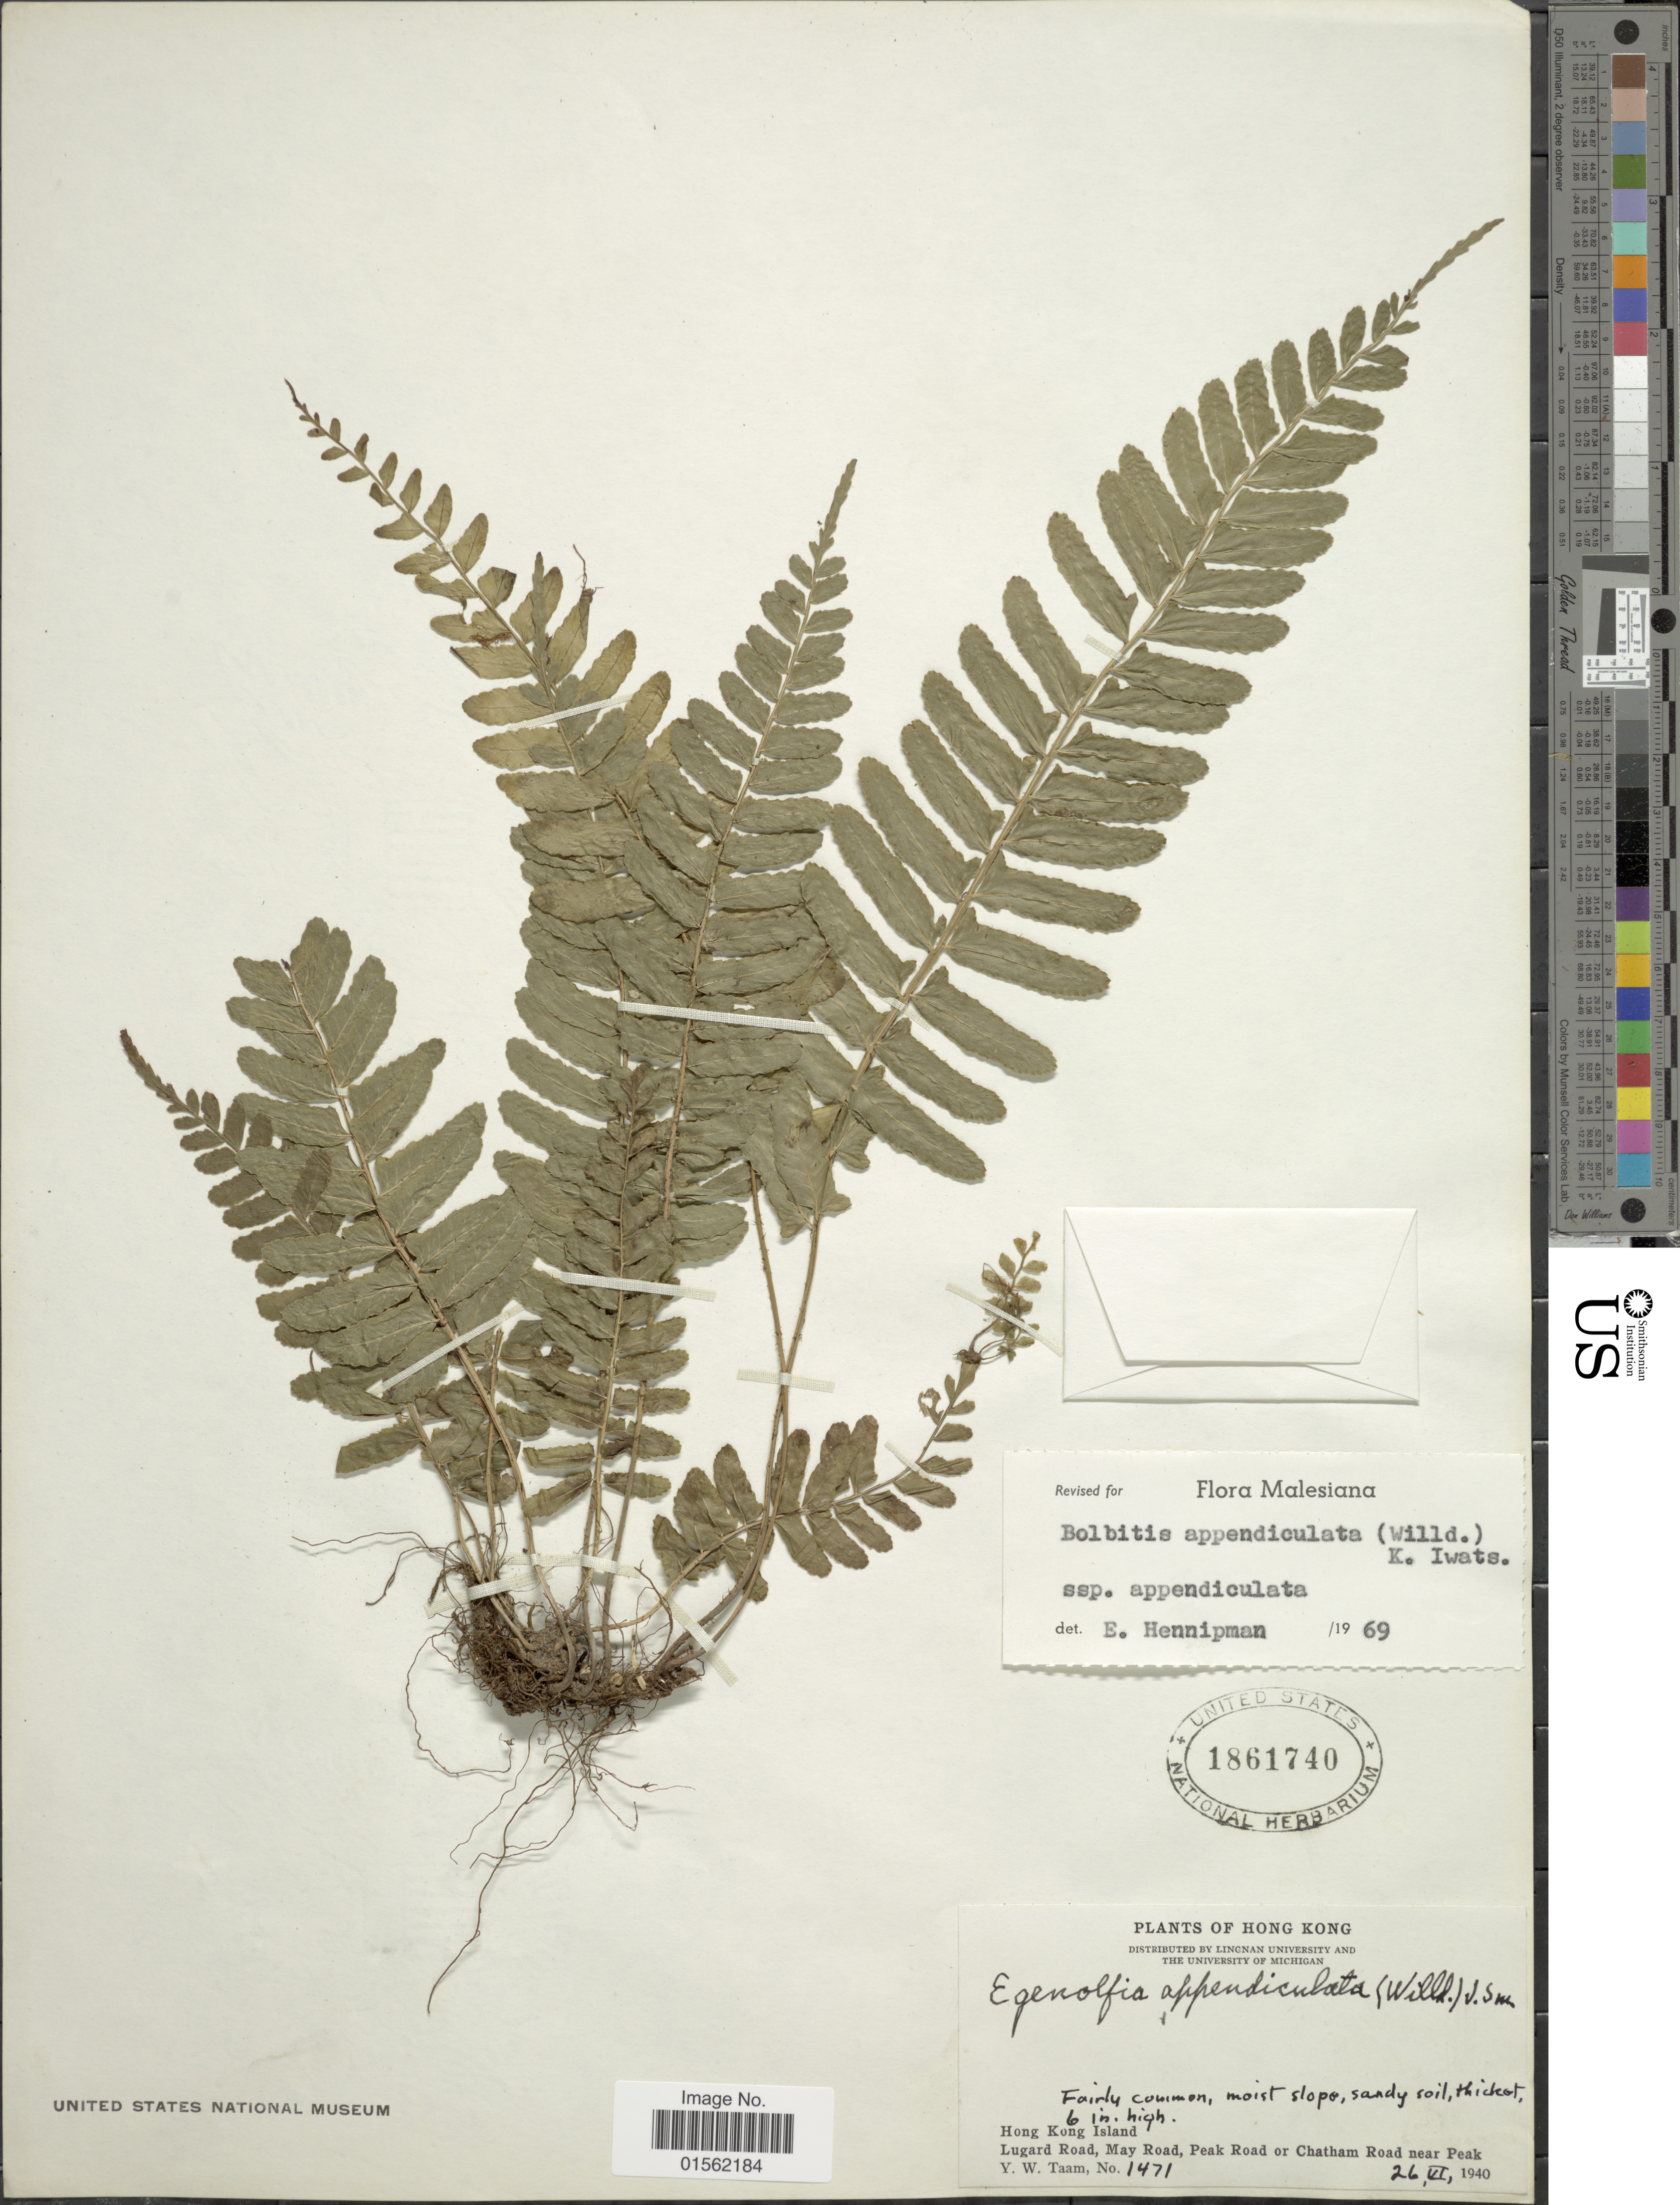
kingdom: Plantae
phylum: Tracheophyta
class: Polypodiopsida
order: Polypodiales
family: Dryopteridaceae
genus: Bolbitis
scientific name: Bolbitis appendiculata var. appendiculata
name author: (Willd.) K. Iwats.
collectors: Y. W. Taam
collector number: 1471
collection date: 1940-06-26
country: China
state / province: Hong Kong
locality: Hong Kong Island, Lugard Road, May Road, Peak Road or Chatham Road near Peak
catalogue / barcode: US 1861740